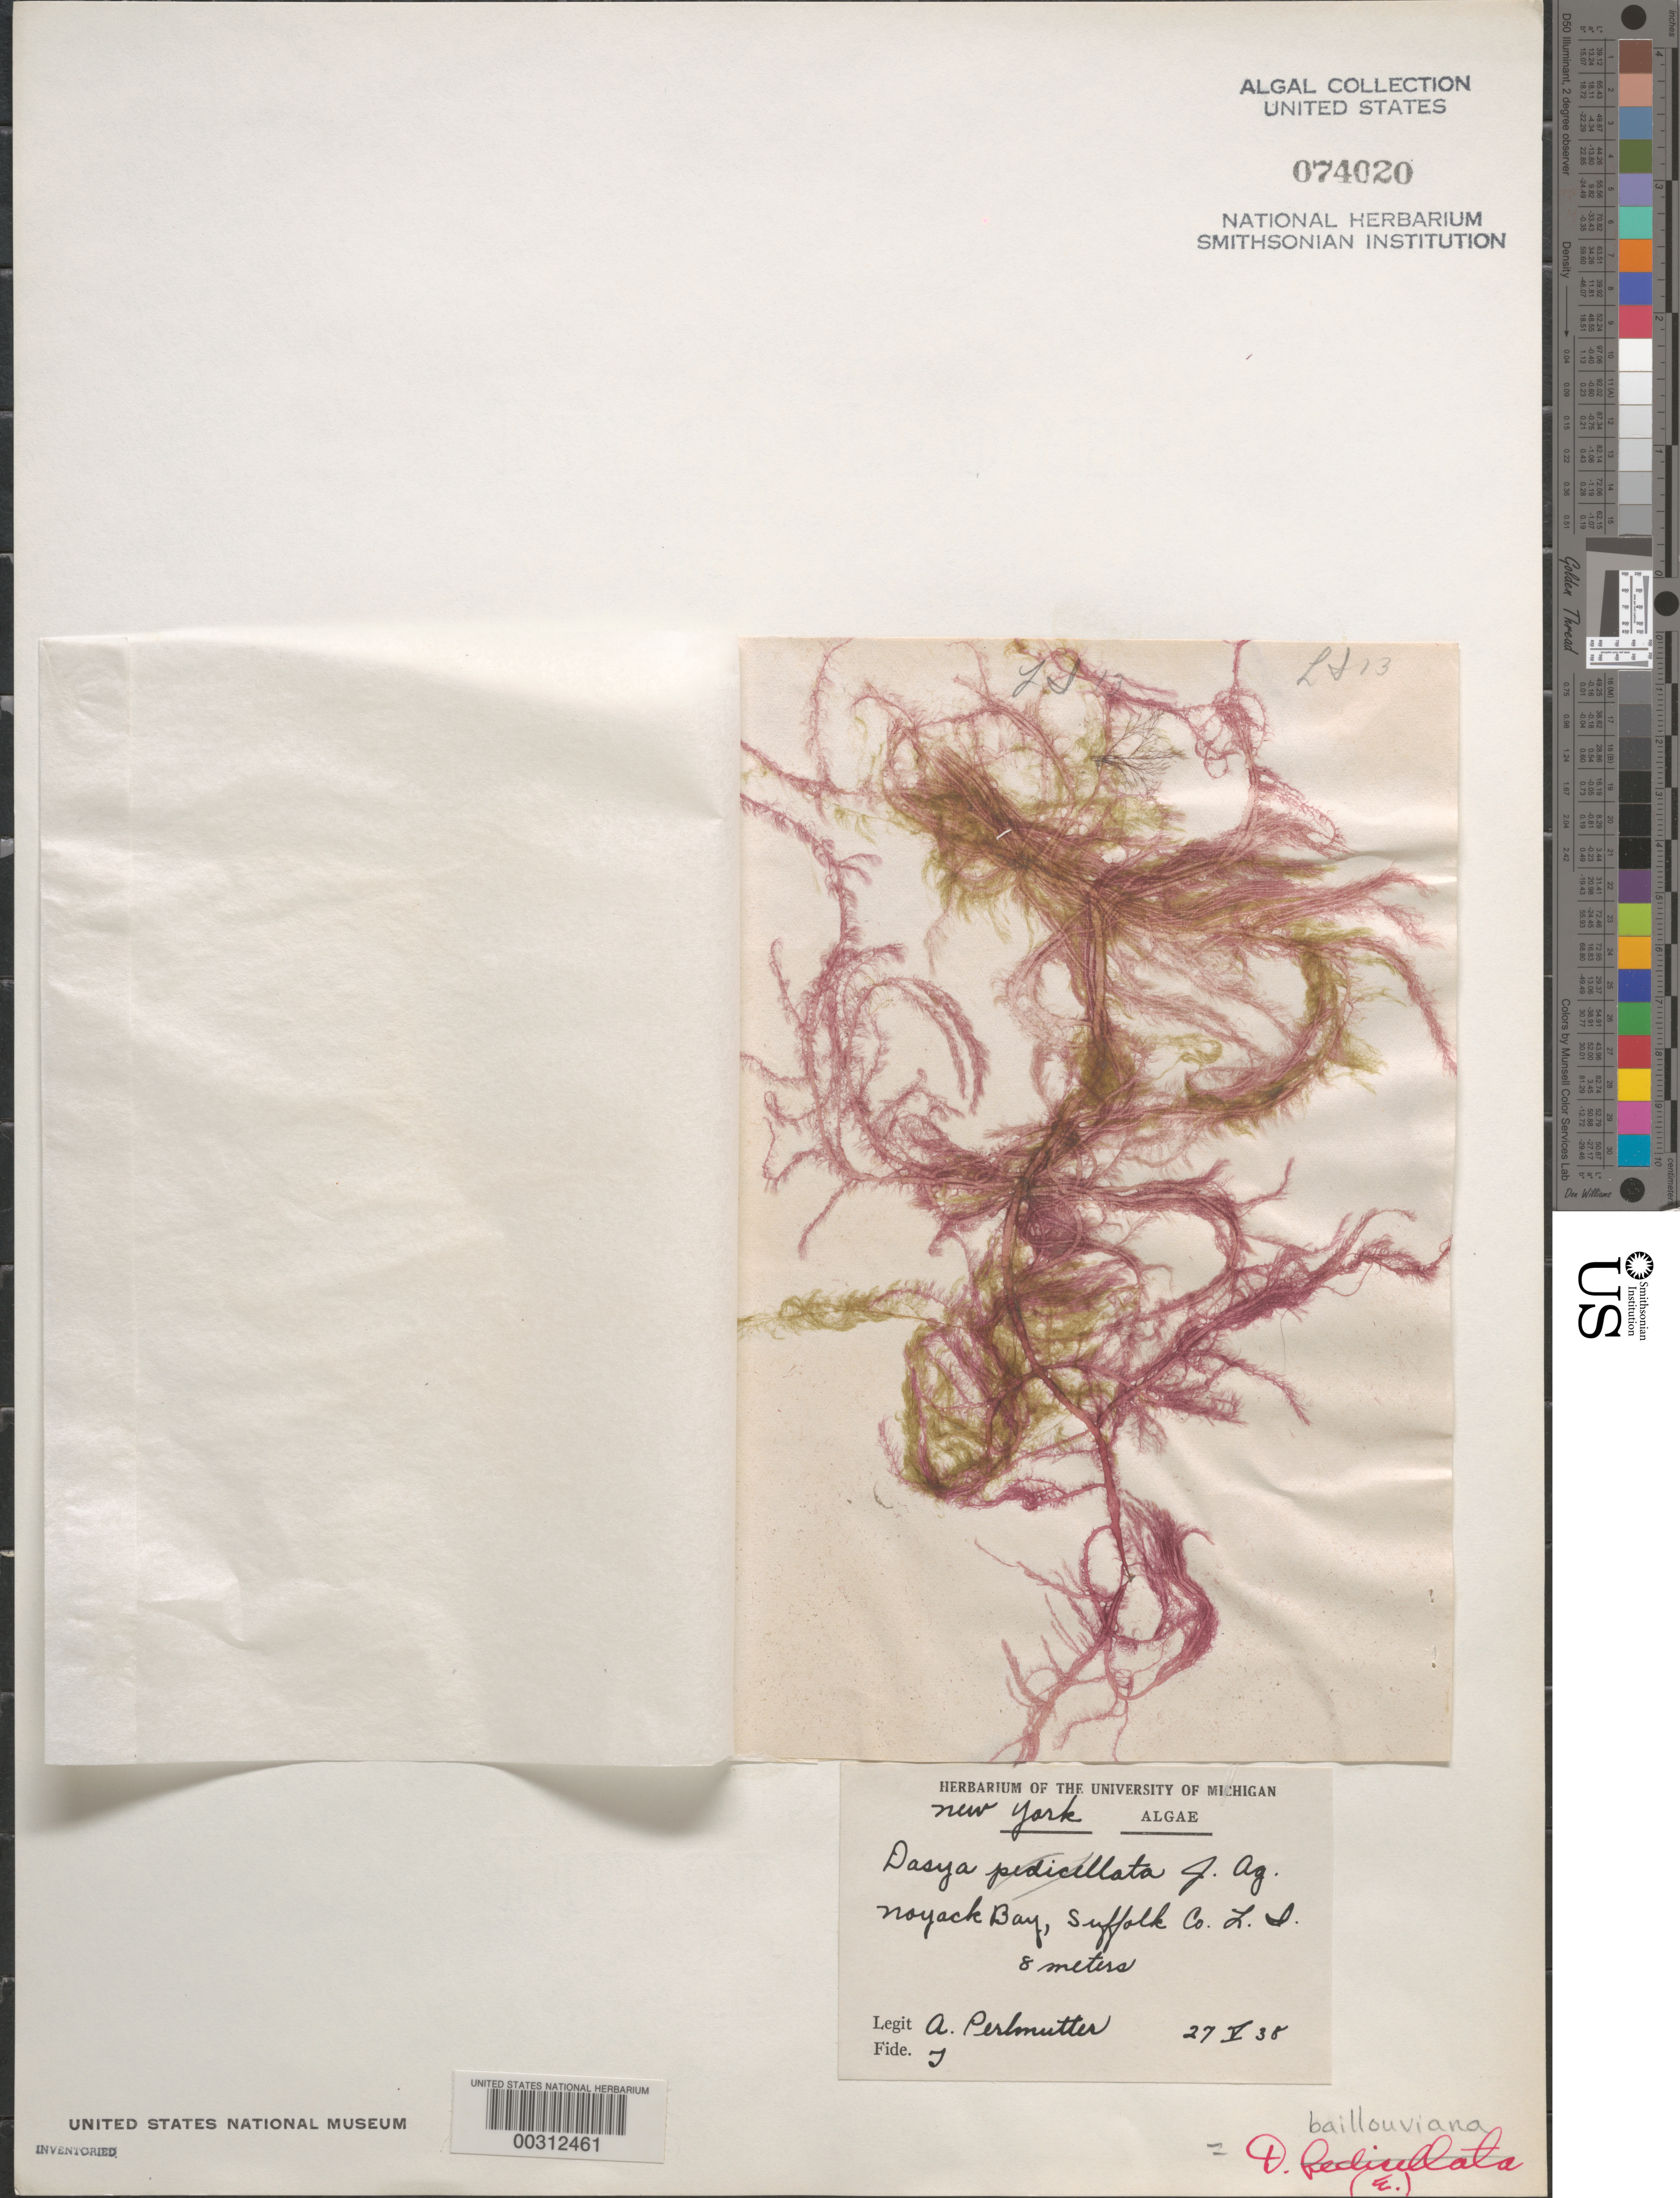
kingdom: Plantae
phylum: Rhodophyta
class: Florideophyceae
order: Ceramiales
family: Dasyaceae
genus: Dasya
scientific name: Dasya pedicellata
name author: (C. Agardh) C. Agardh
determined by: Algae name updating Project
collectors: A. Perlmutter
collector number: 13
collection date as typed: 27 May 1938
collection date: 1938-05-27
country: United States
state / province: New York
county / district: Suffolk County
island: Long Island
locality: Noyack Bay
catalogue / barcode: US 74020